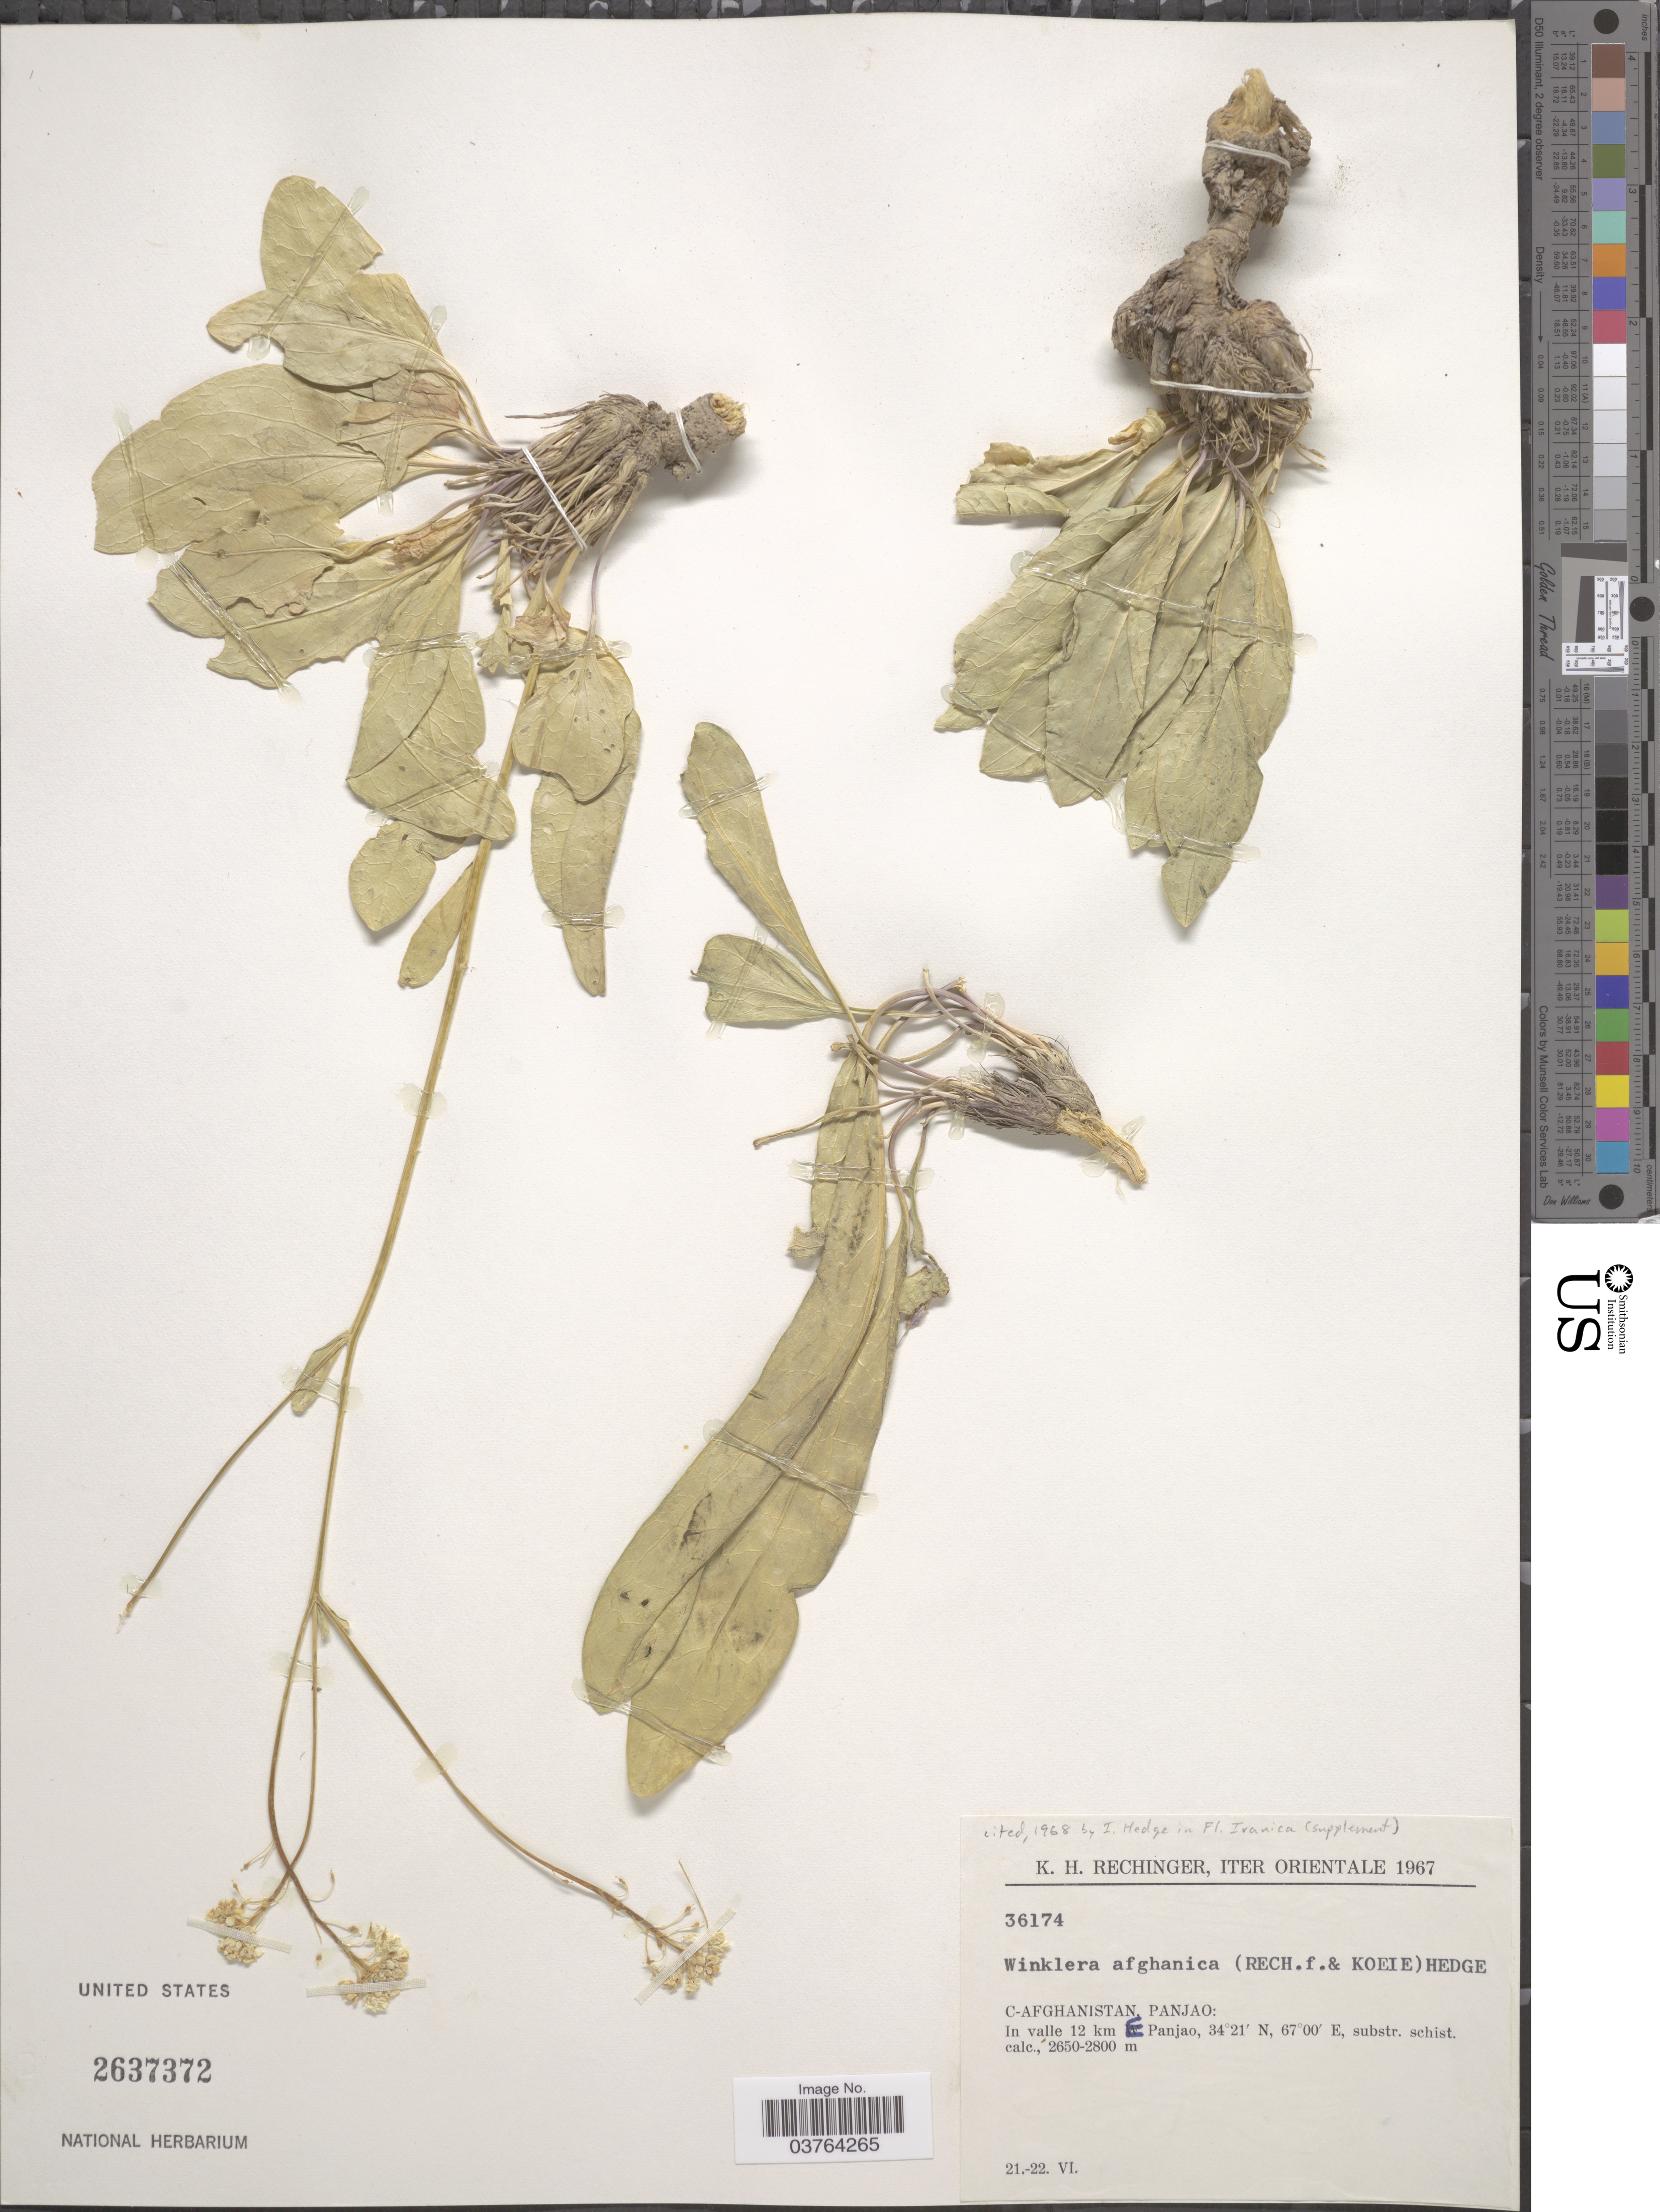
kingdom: Plantae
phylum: Tracheophyta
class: Magnoliopsida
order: Brassicales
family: Brassicaceae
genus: Lepidium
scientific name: Lepidium afghanicum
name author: (Rech. f. & Köie) Al-Shehbaz & Mumm.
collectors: K. H. Rechinger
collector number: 36174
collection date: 1967-06-21/1967-06-22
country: Afghanistan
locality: Iter Orientale. C-Afghanistan, Panjao: In valle 12 km Panjao, substr. schist. calc.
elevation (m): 2650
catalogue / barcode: US 2637372